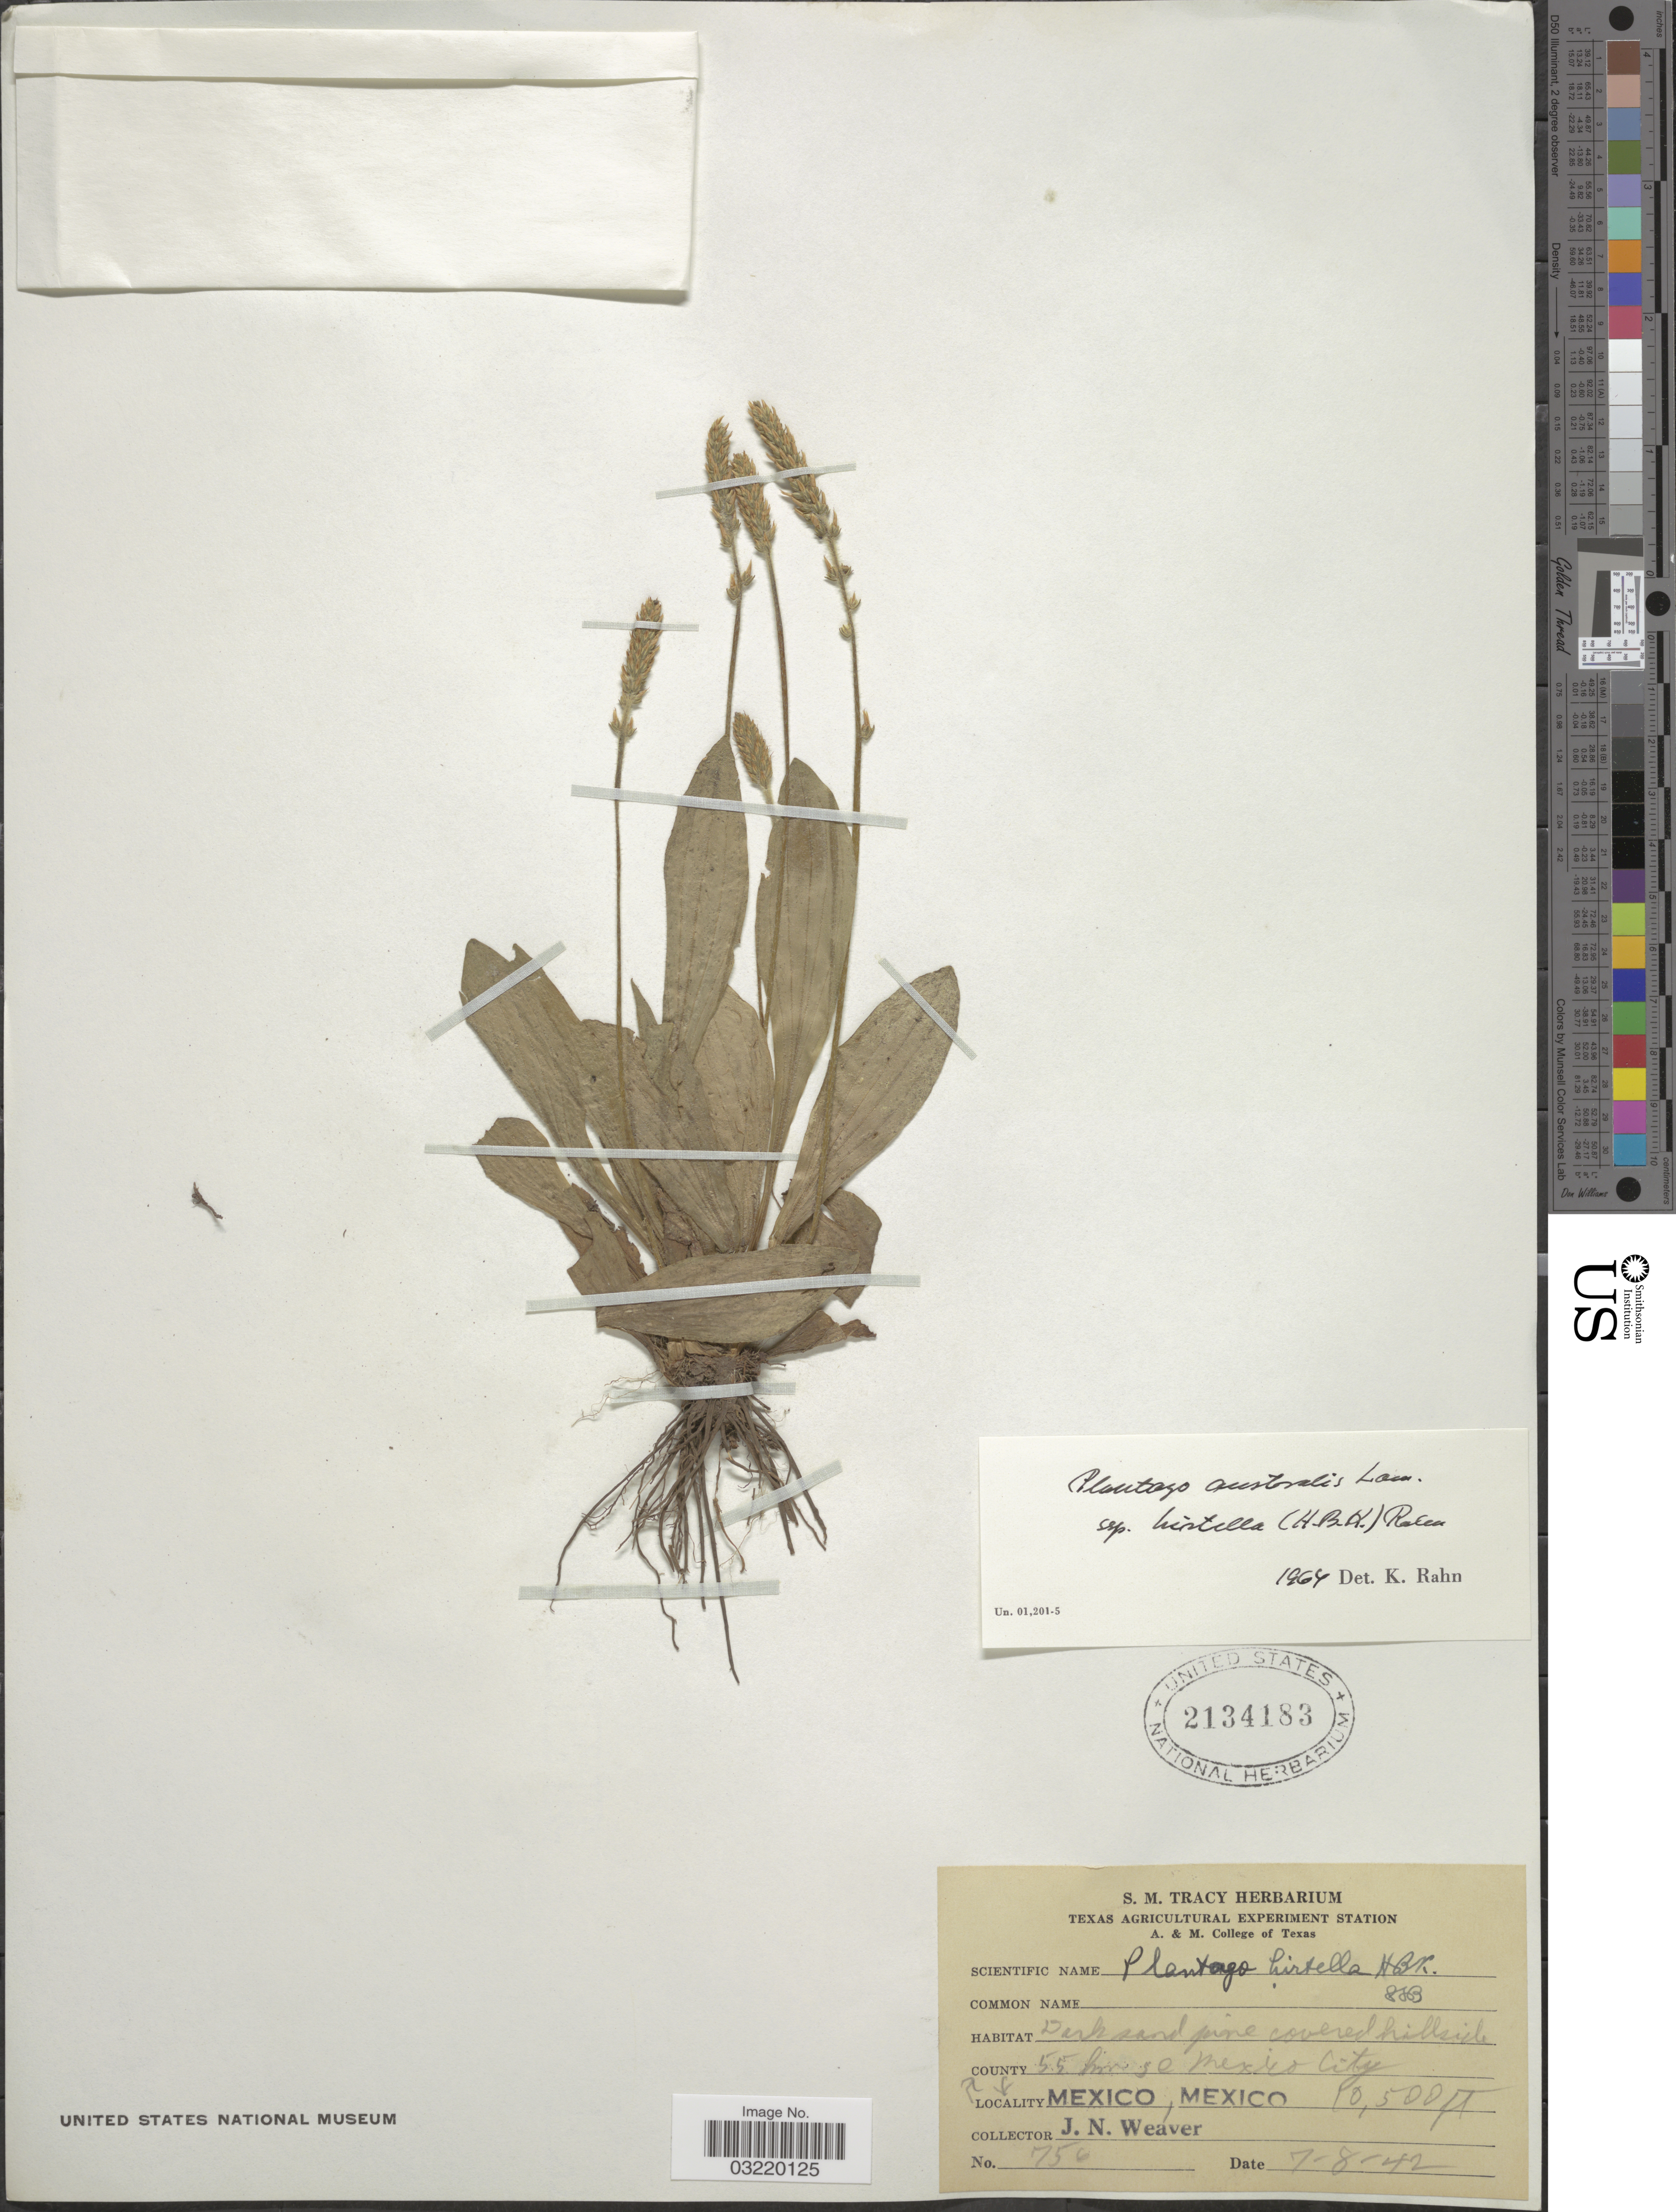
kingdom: Plantae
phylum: Tracheophyta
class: Magnoliopsida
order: Lamiales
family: Plantaginaceae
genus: Plantago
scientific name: Plantago australis subsp. hirtella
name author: (Kunth) Rahn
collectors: J. N. Weaver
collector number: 756*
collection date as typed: Transcribed d/m/y: 7/8/42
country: Mexico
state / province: México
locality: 55 km s.e. Mexico City.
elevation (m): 3200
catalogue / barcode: US 2134183